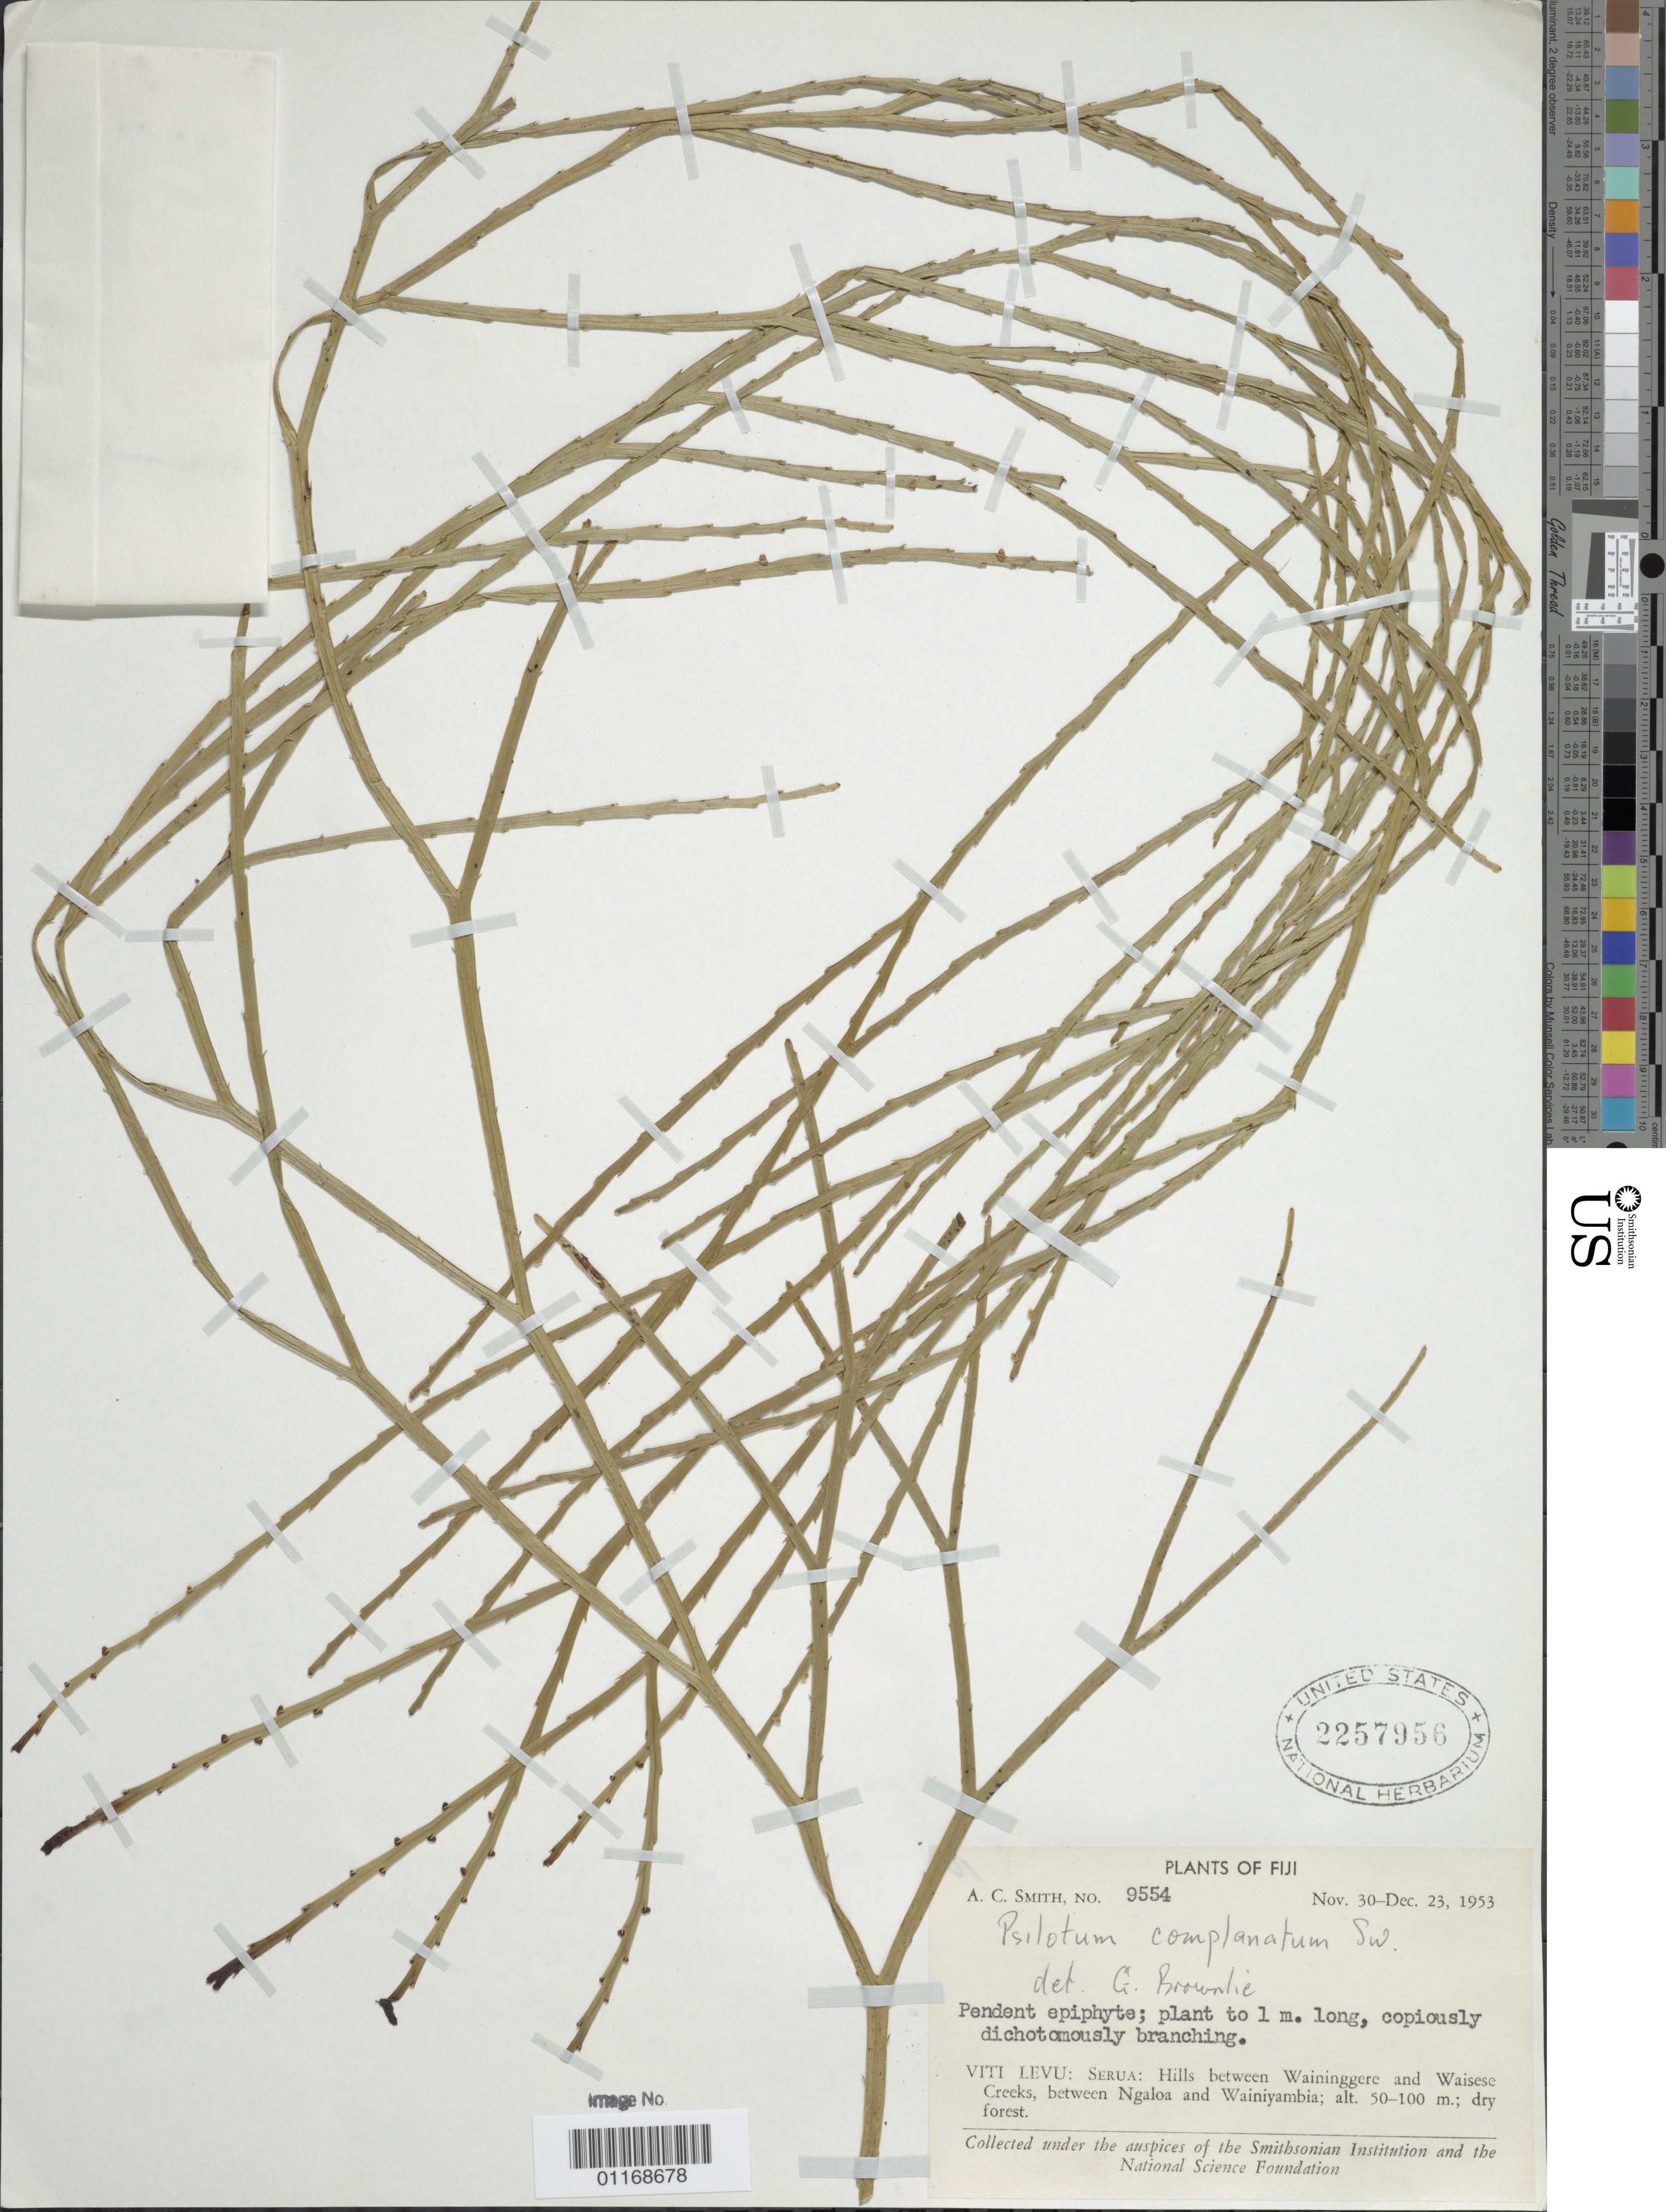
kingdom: Plantae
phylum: Tracheophyta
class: Polypodiopsida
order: Psilotales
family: Psilotaceae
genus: Psilotum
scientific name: Psilotum complanatum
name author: Sw.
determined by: Brownlie, G.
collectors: A. C. Smith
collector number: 9554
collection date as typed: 30 Nov 1953 to 23 Dec 1953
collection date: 1953-11-30/1953-12-23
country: Fiji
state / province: Central Division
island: Viti Levu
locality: Serua Prov.: hills between waininggere and waisese creeks, between ngaloa and wainiyambia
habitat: dry forest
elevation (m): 50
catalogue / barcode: US 2257956